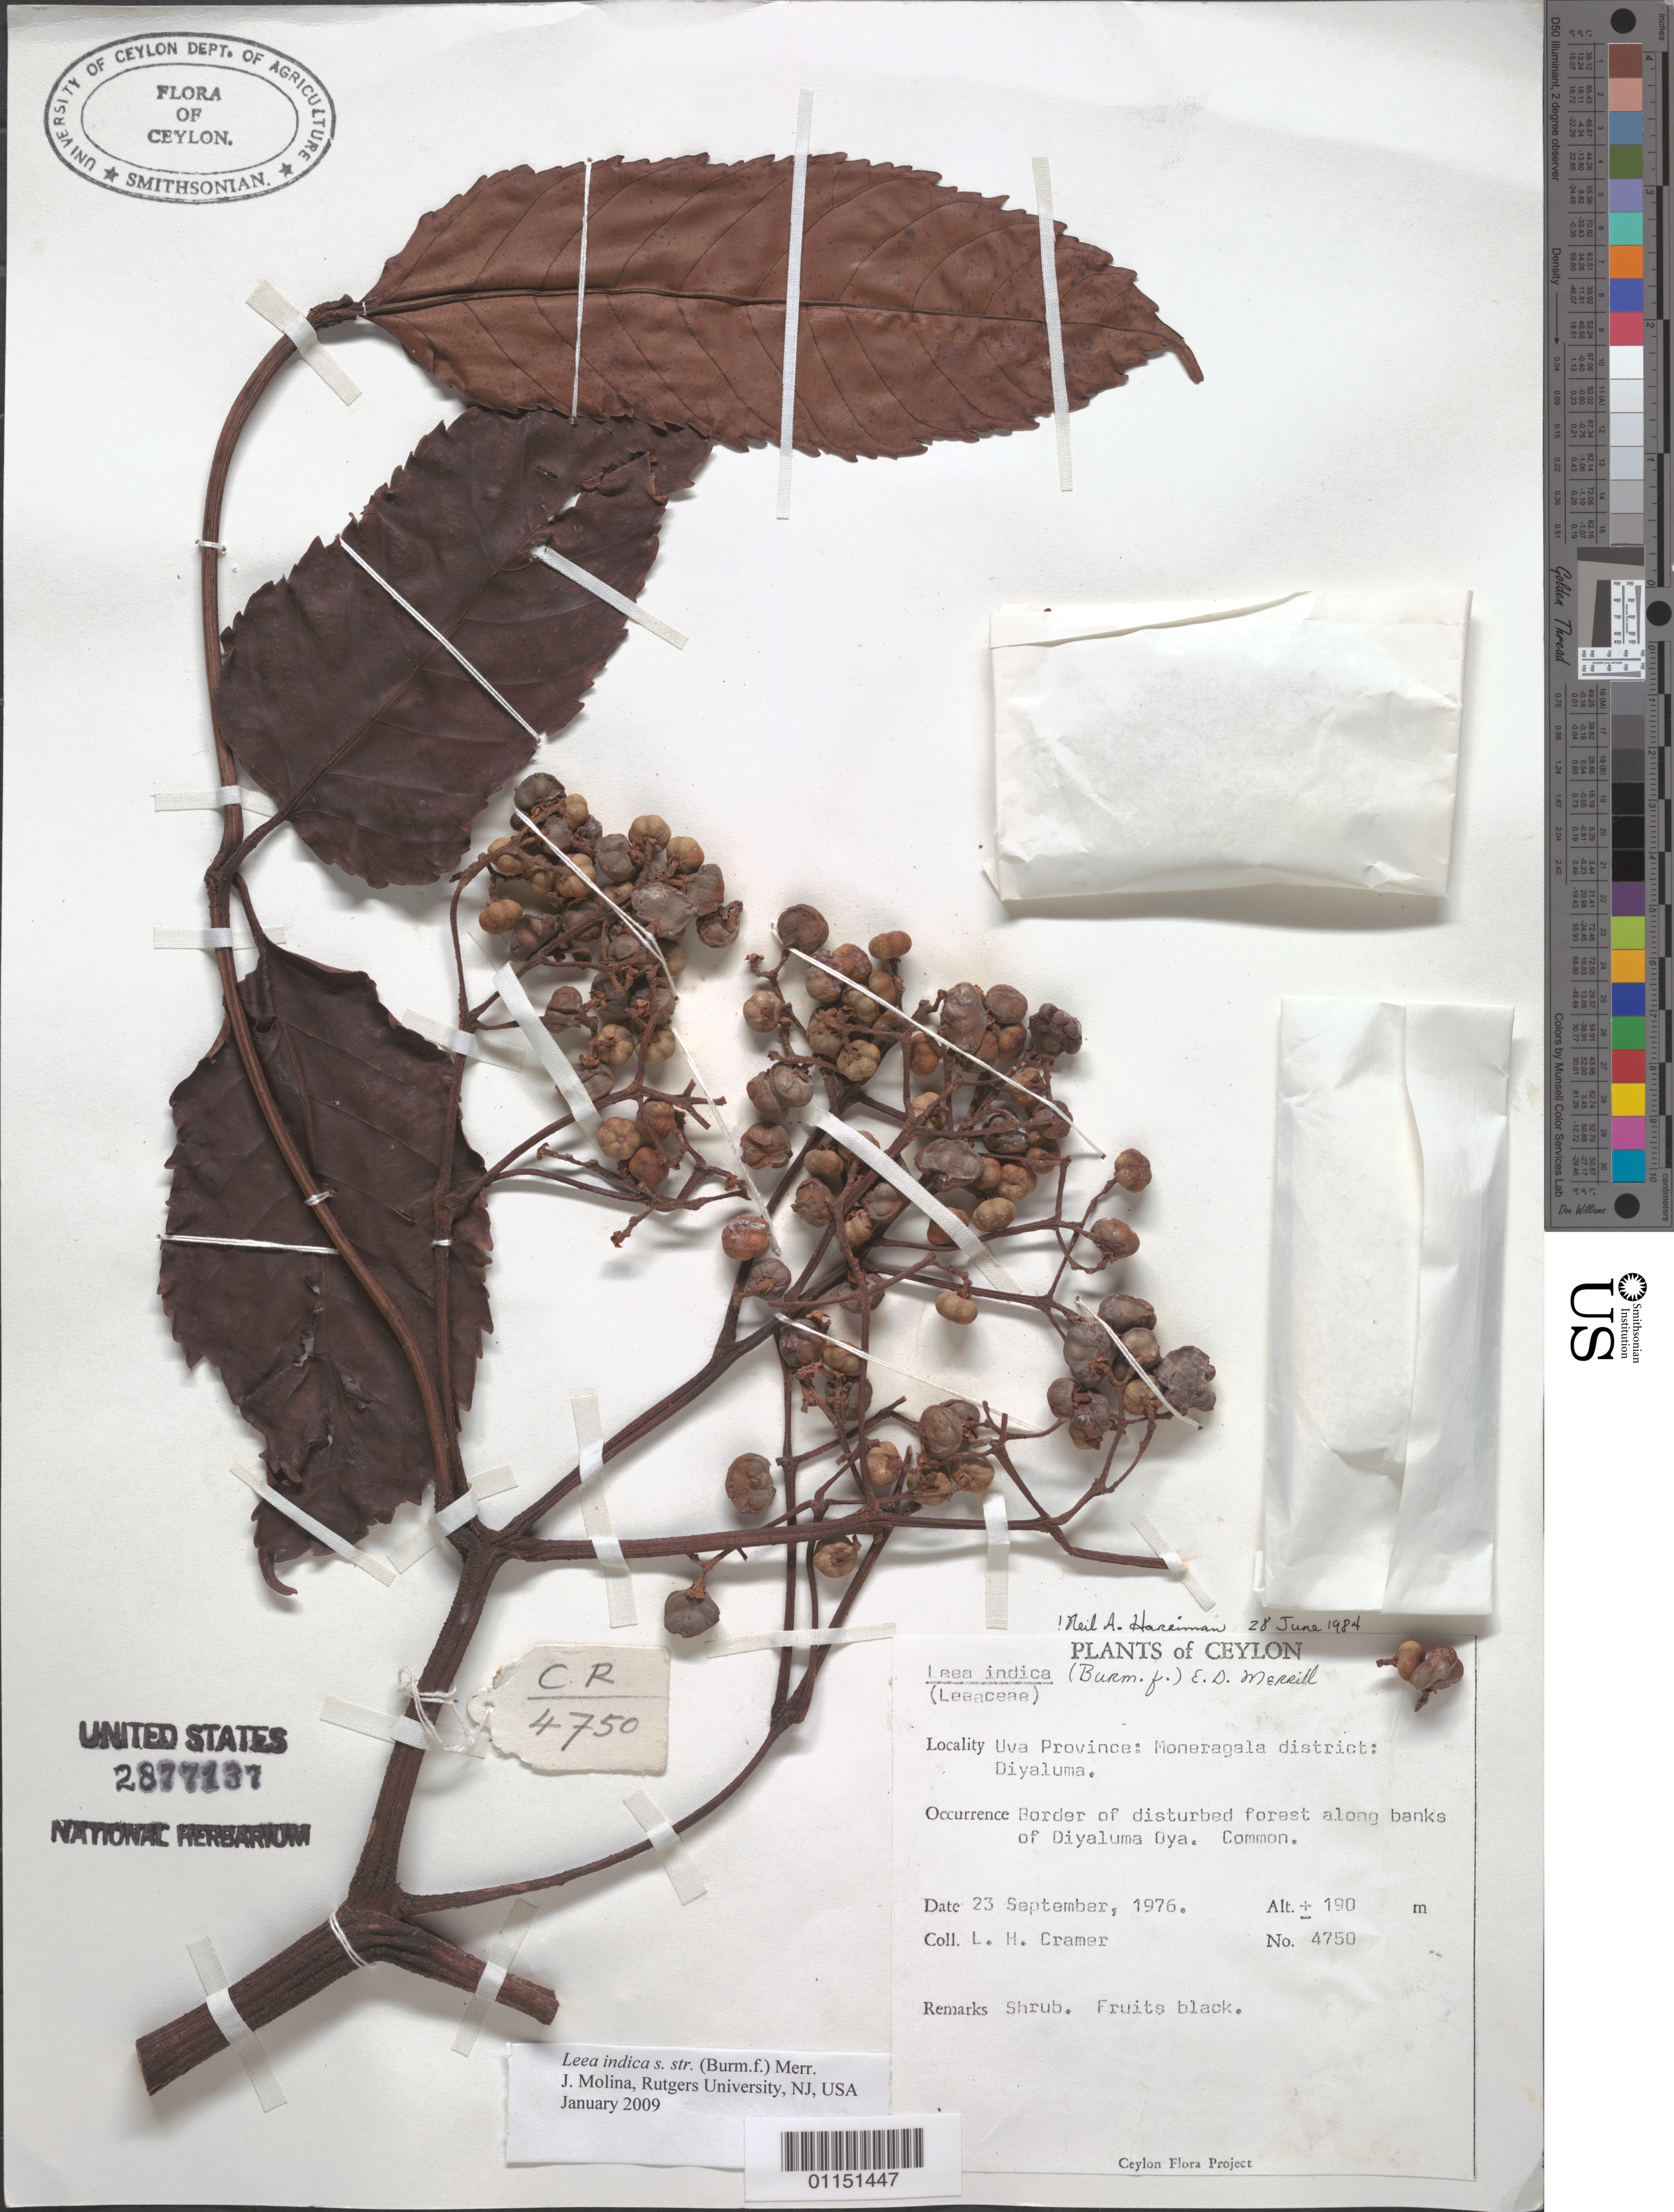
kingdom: Plantae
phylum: Tracheophyta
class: Magnoliopsida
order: Vitales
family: Vitaceae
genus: Leea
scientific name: Leea indica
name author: (Burm. f.) Merr.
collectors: L. H. Cramer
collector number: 4750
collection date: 1976-09-23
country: Sri Lanka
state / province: Uva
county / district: Moneragala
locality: Diyaluma.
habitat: Border of disturbed forest along banks of Diyaluma Oya. Shrub. Common.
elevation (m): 190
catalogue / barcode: US 2877137